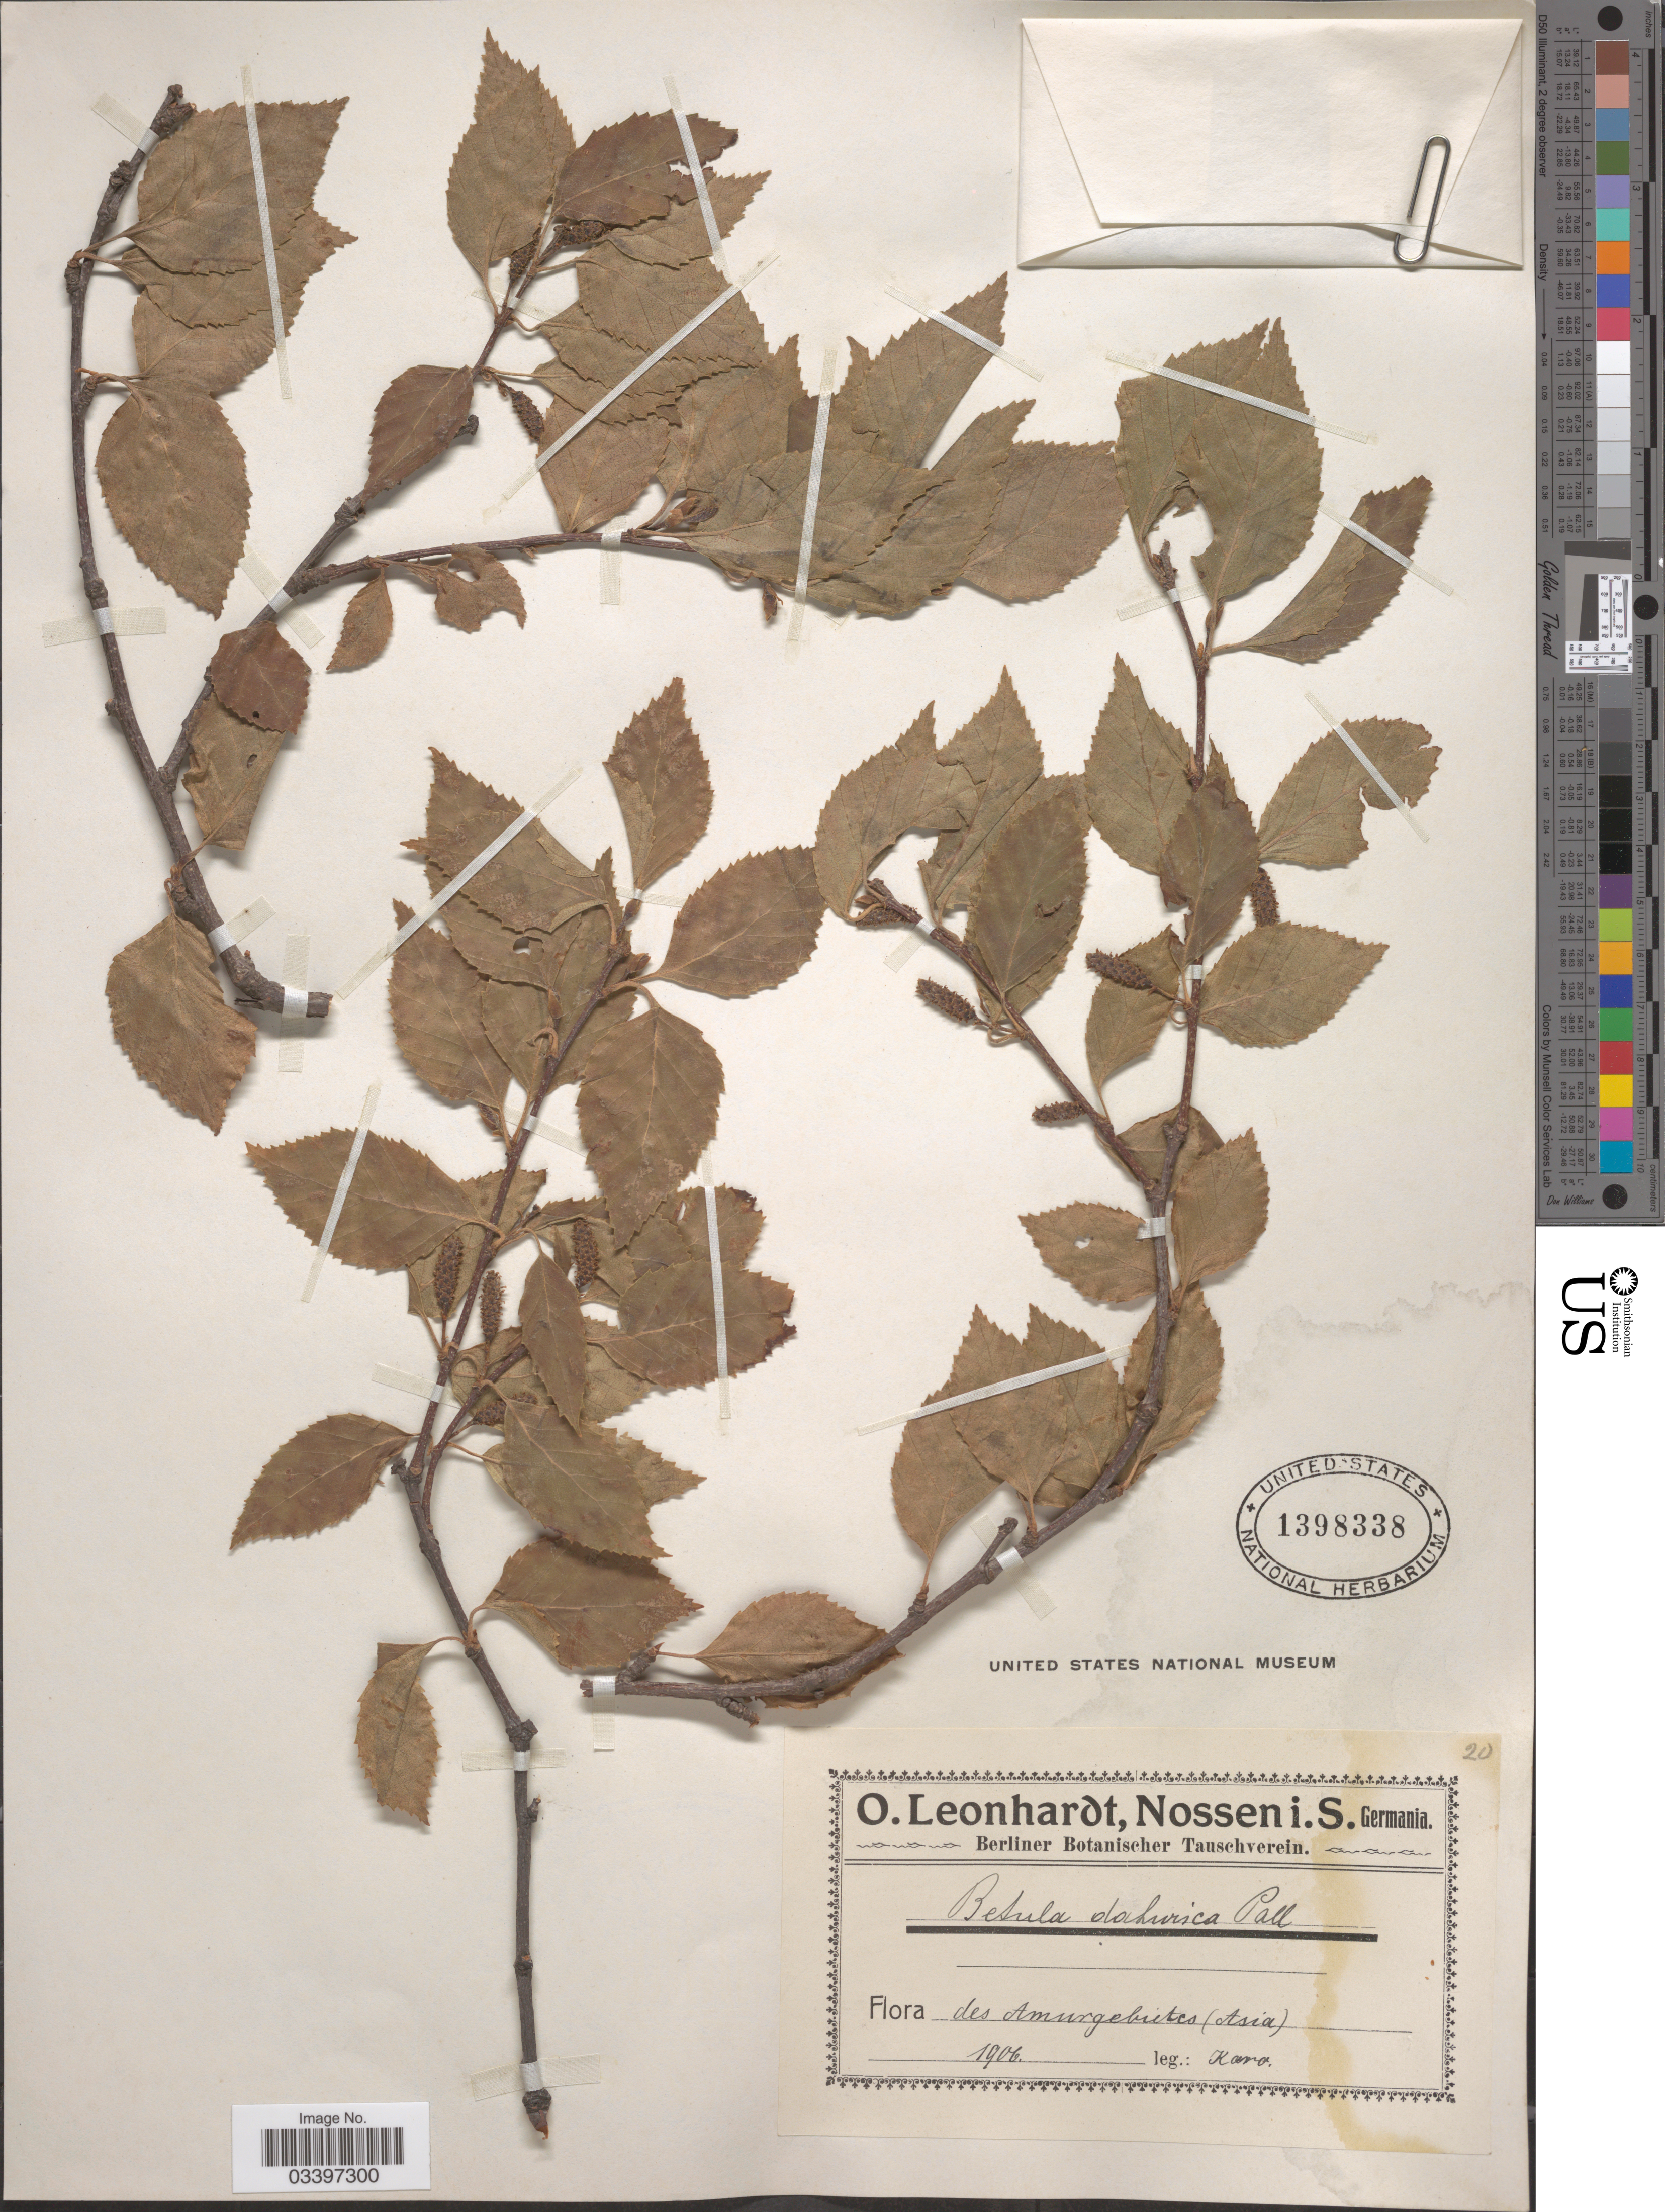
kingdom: Plantae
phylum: Tracheophyta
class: Magnoliopsida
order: Fagales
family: Betulaceae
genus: Betula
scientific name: Betula davurica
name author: Pall.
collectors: Karo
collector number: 20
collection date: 1906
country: Russian Federation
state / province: Amur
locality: Amurgebietes (Asia).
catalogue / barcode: US 1398338